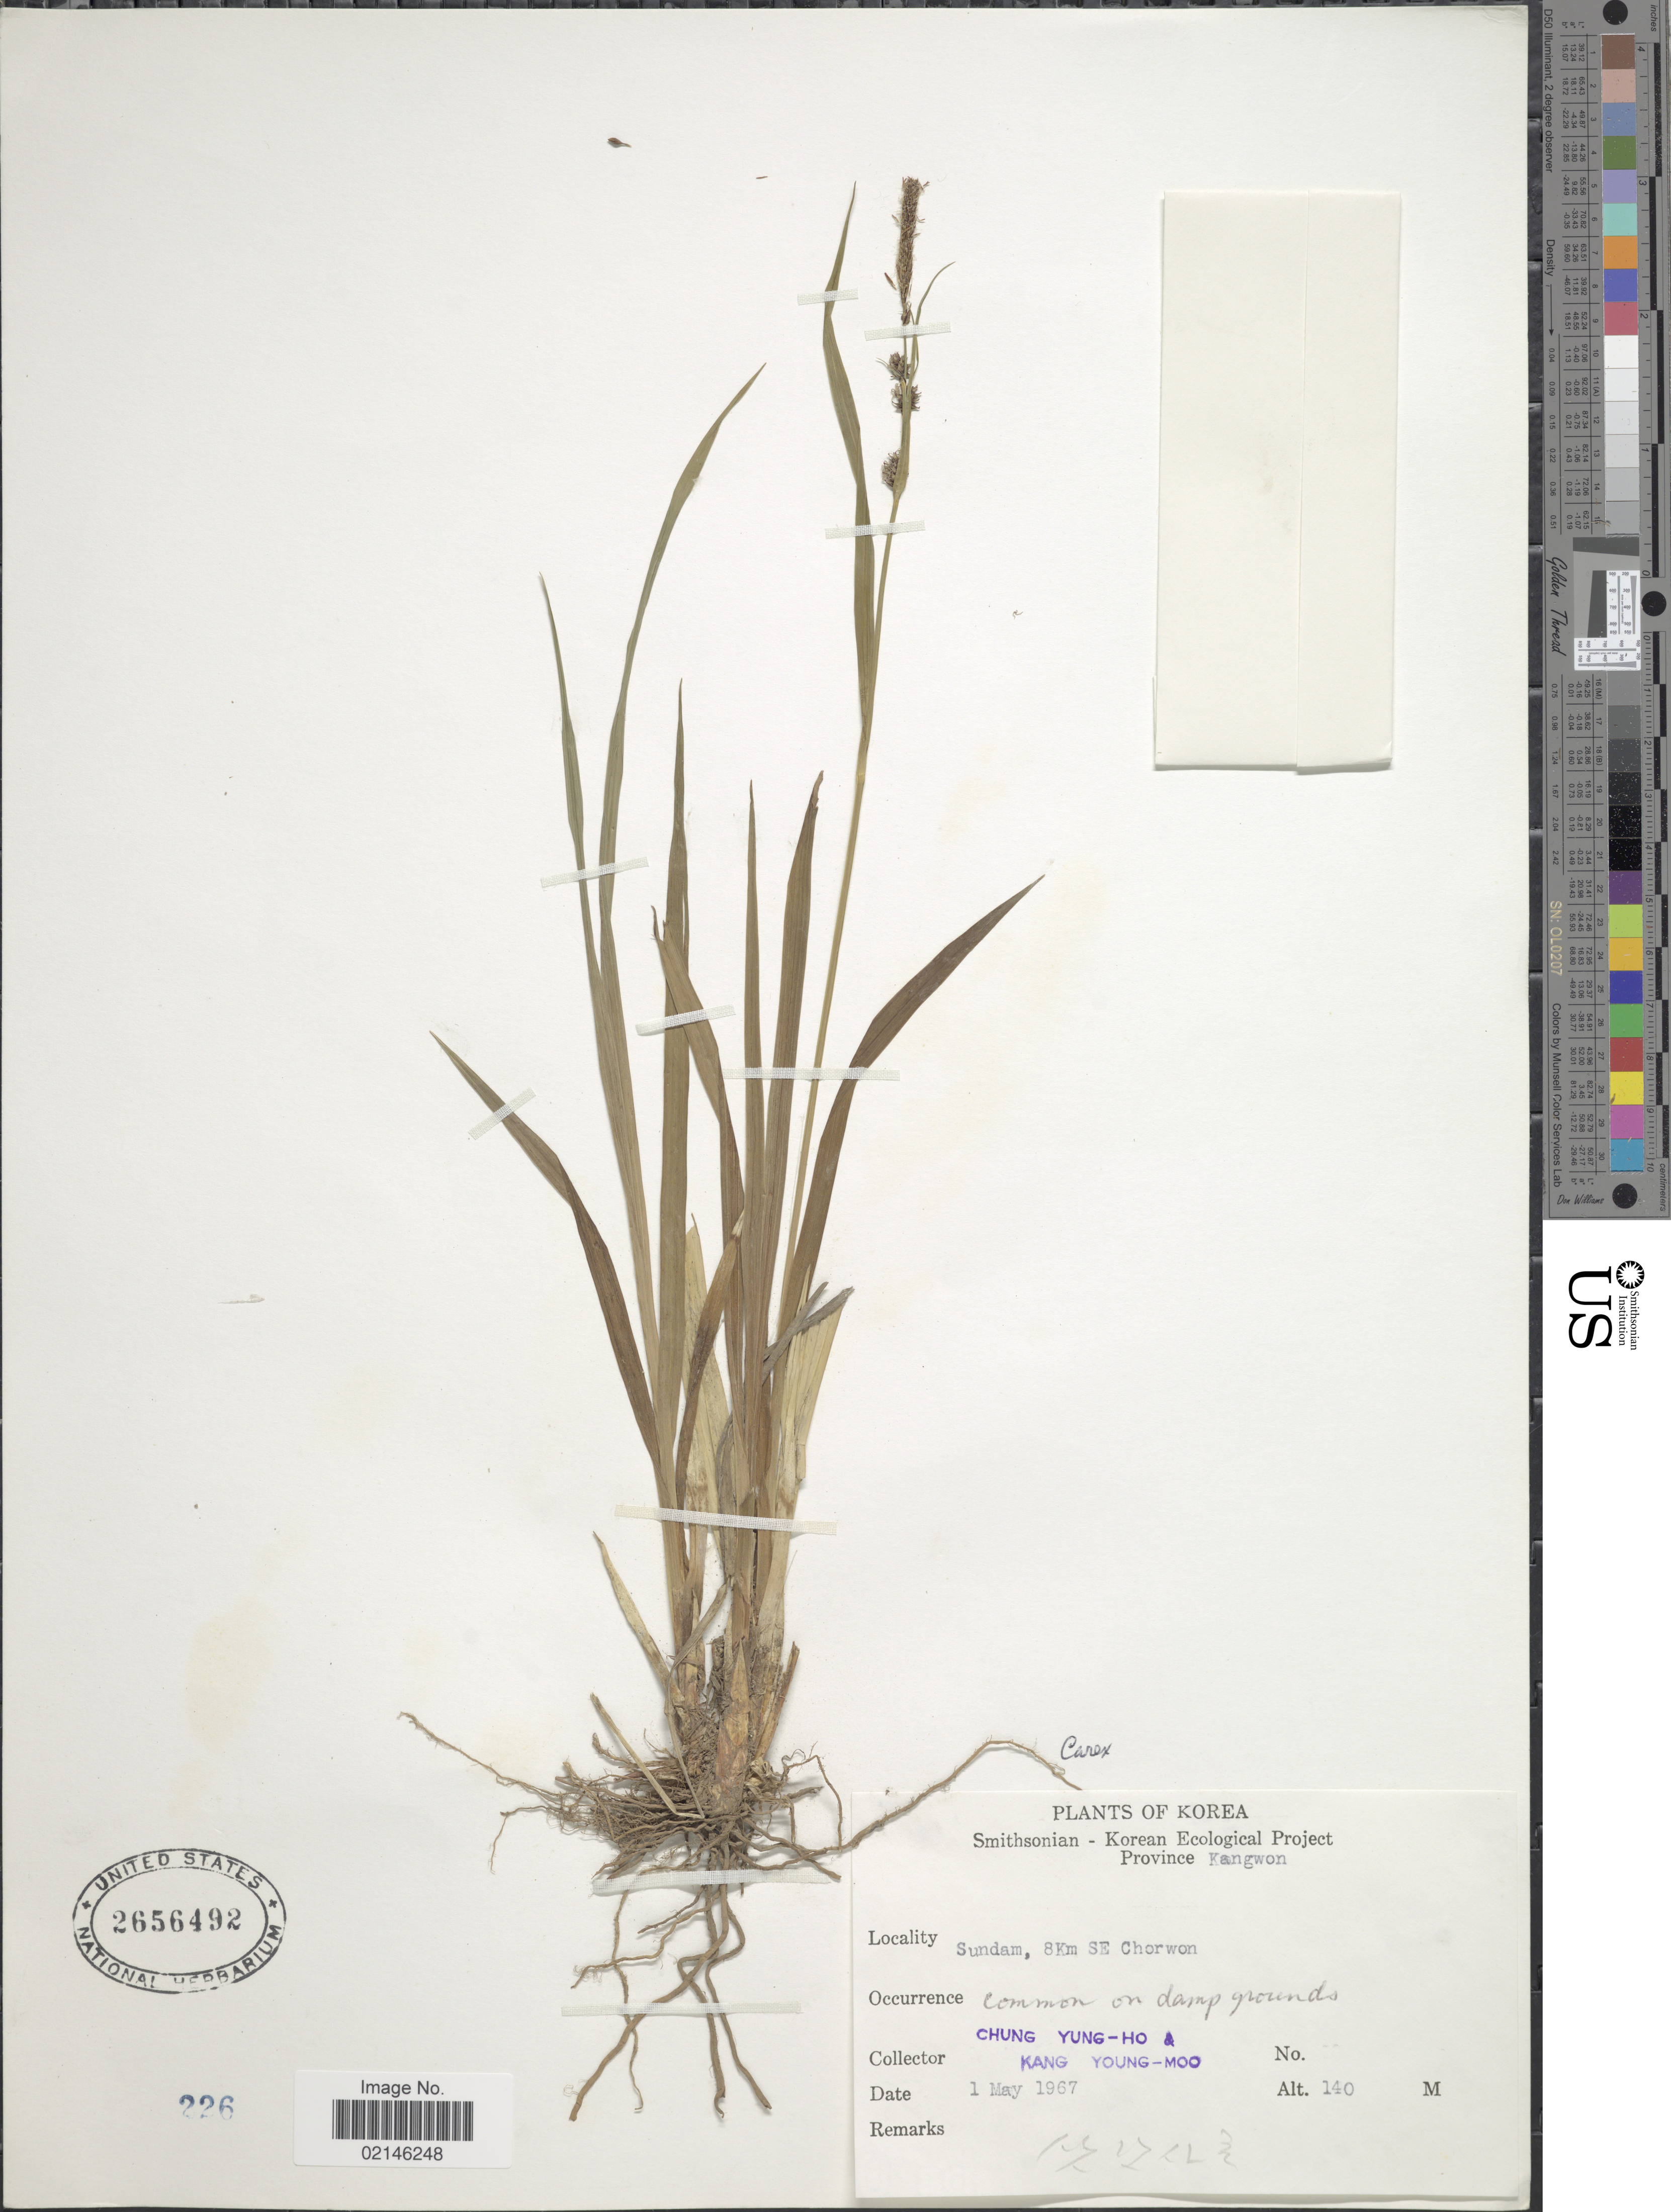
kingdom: Plantae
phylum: Tracheophyta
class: Liliopsida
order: Poales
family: Cyperaceae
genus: Carex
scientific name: Carex sp.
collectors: C. Yung-Ho & K. Young-Moo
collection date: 1967-05-01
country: North Korea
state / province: Kangwon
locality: Korea. Sundam, 8 Km SE Chorwon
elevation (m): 140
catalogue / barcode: US 2656492